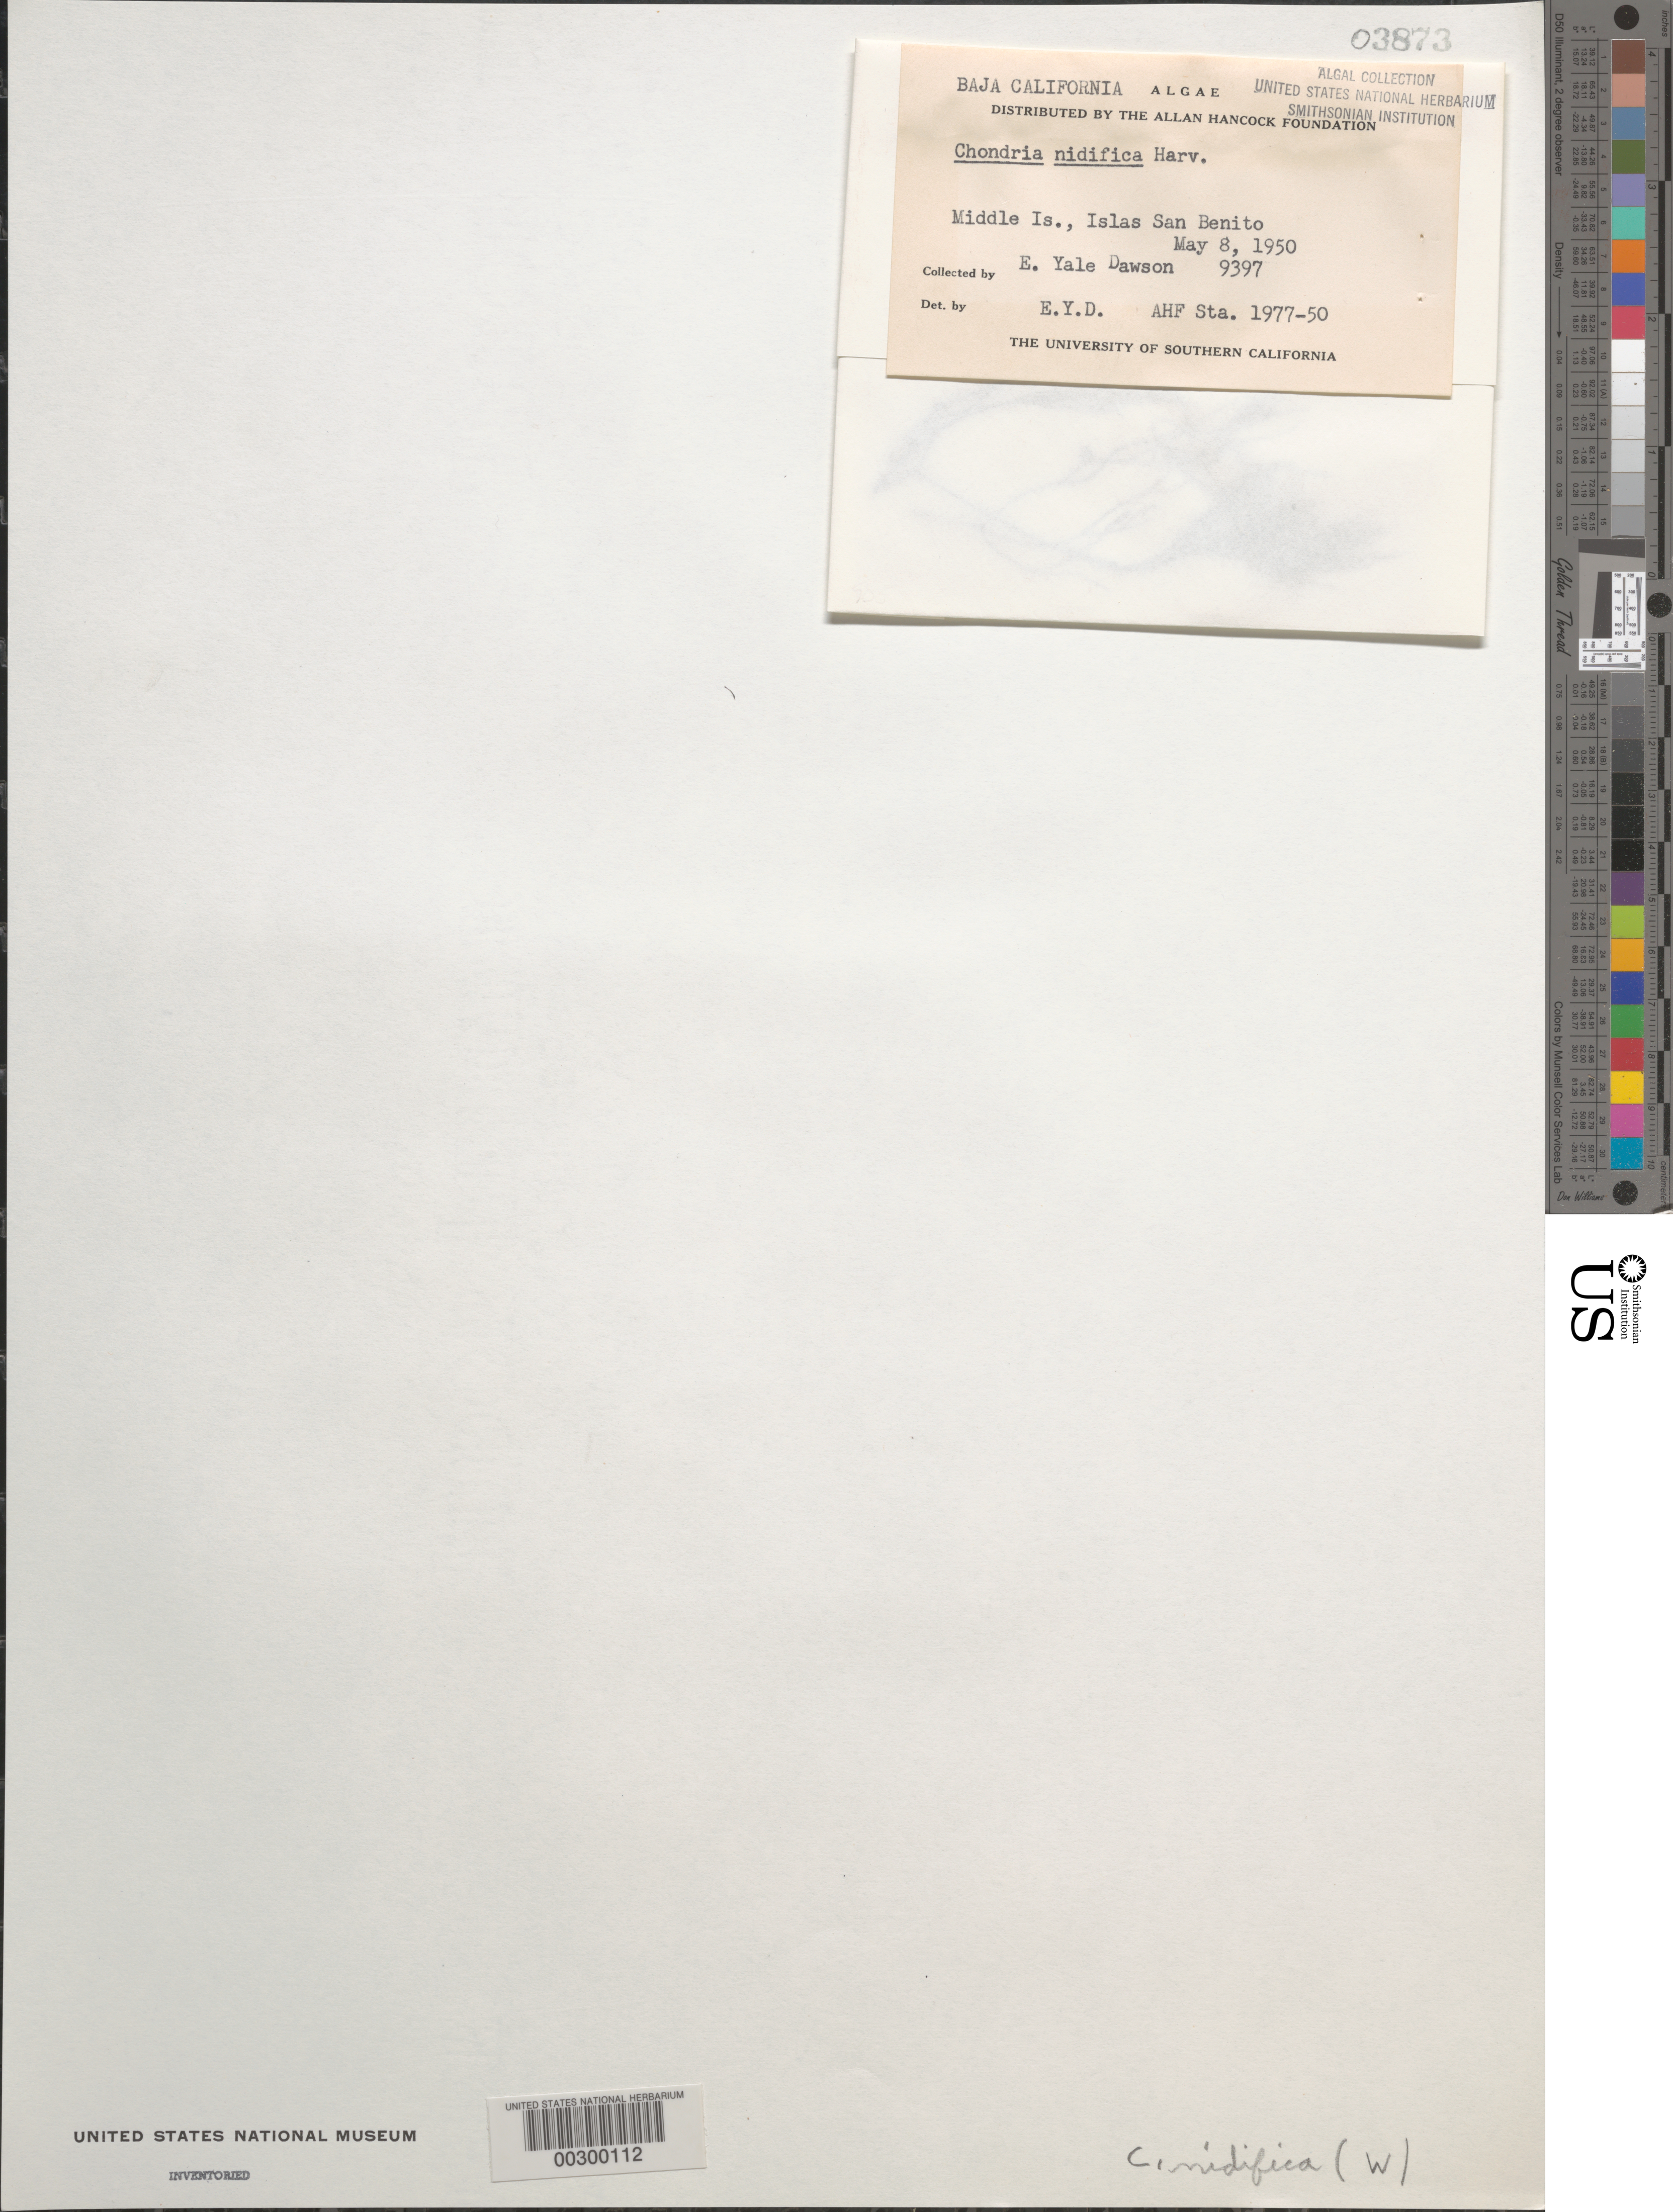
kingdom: Plantae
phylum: Rhodophyta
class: Florideophyceae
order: Ceramiales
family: Rhodomelaceae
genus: Neochondria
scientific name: Neochondria nidifica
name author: (Harvey) Sutti et al.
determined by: Algae name updating Project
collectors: E. Y. Dawson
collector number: EYD 9397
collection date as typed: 08 May 1950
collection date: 1950-05-08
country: Mexico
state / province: Baja California Norte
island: Middle Island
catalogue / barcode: US 3873